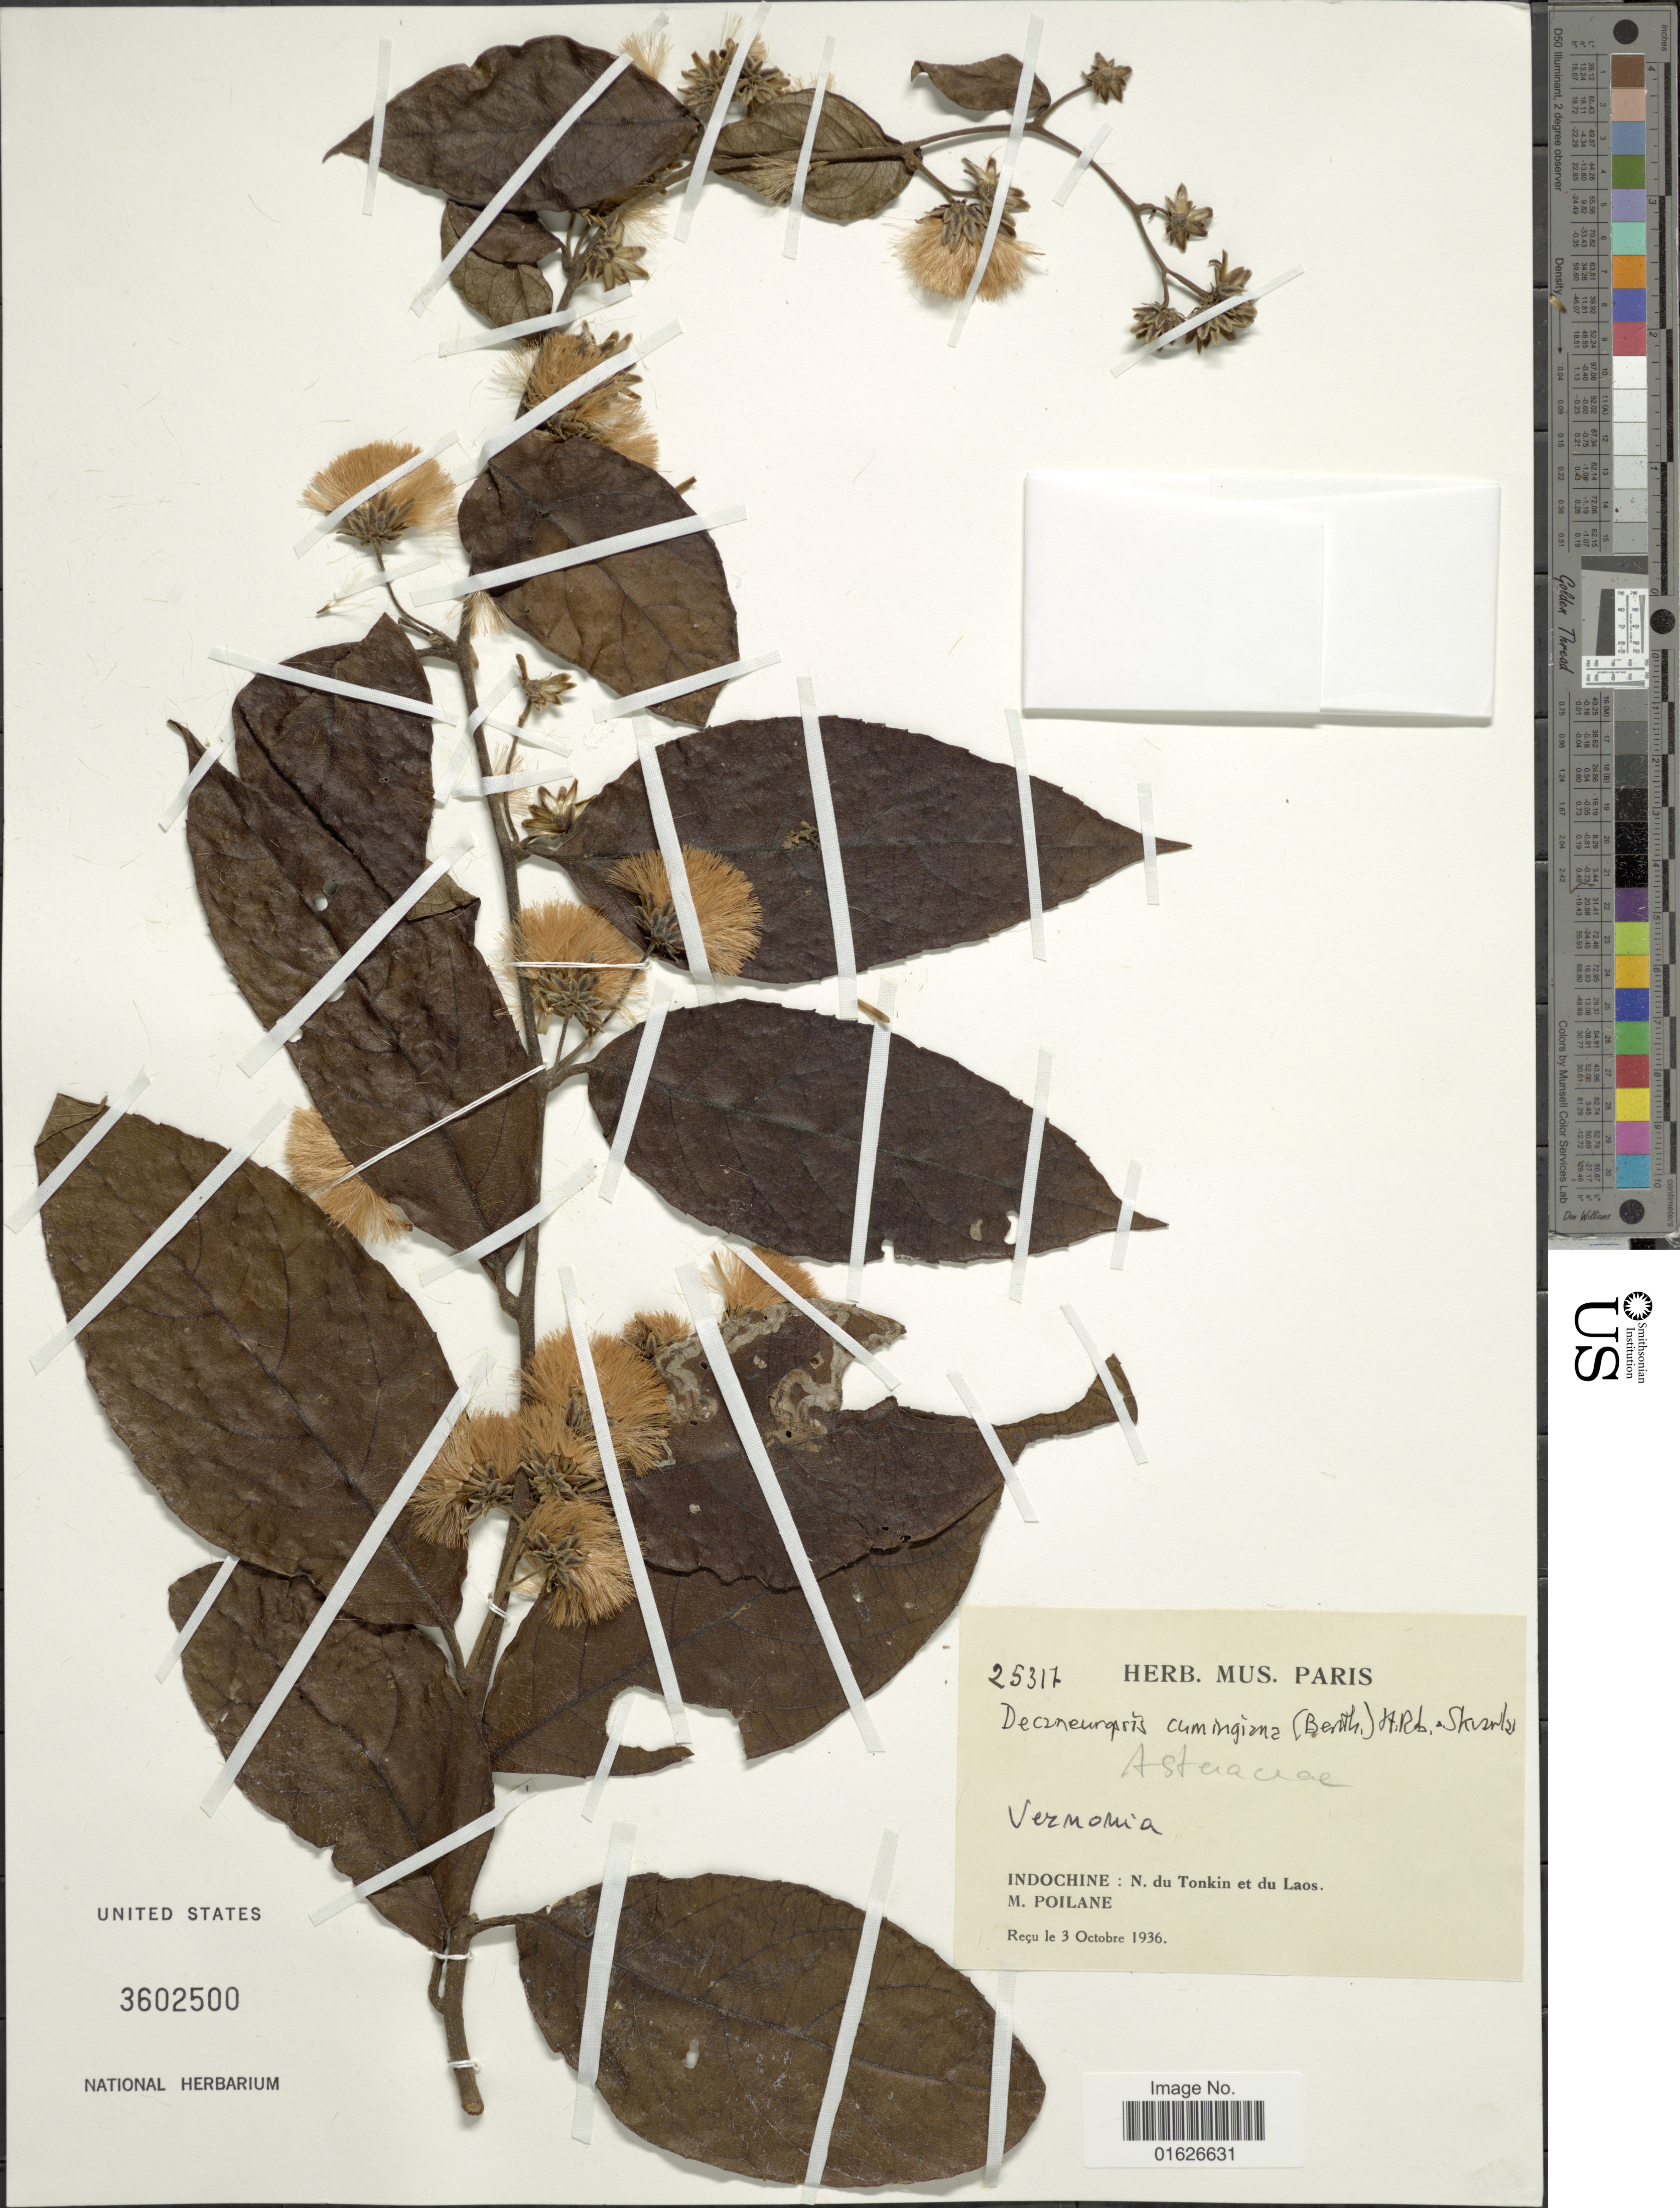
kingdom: Plantae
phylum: Tracheophyta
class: Magnoliopsida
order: Asterales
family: Asteraceae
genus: Decaneuropsis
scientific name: Decaneuropsis cumingiana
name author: (Benth.) H. Rob. & Skvarla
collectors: -. Poilane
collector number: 25317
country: Laos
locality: Indochine: N. du Tonkin et du Laos.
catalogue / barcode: US 3602500